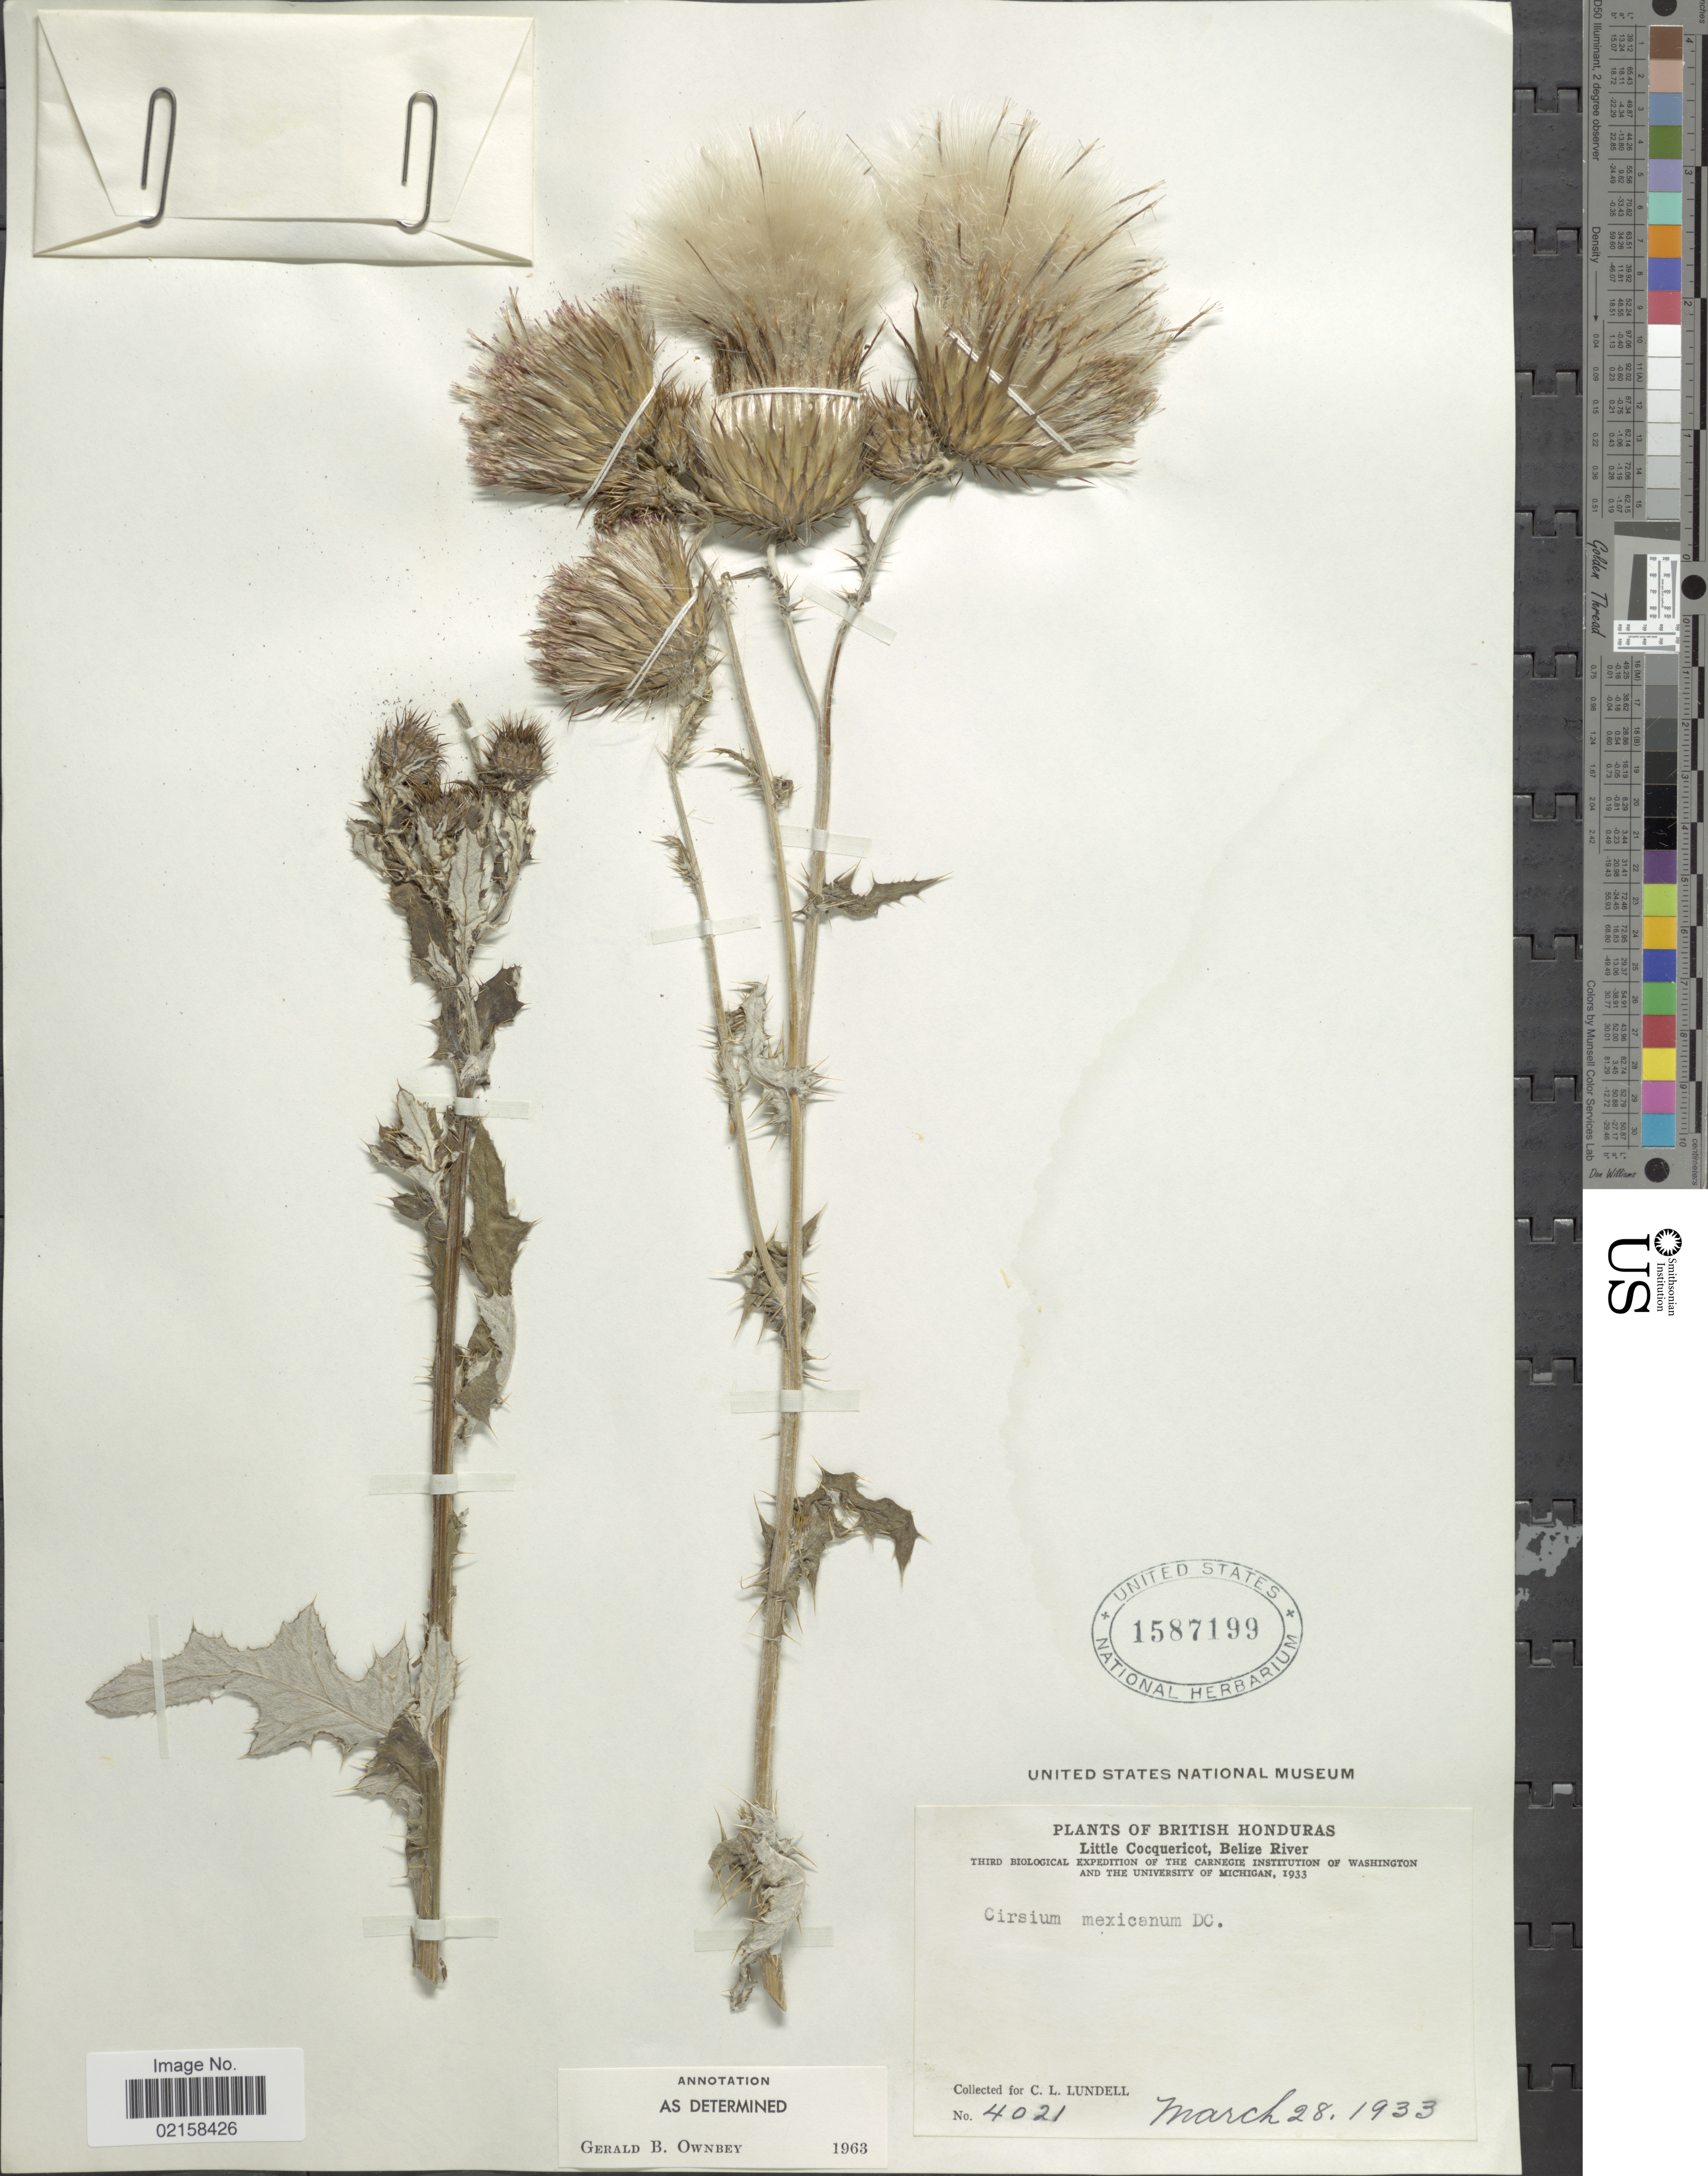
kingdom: Plantae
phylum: Tracheophyta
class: Magnoliopsida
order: Asterales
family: Asteraceae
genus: Cirsium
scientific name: Cirsium mexicanum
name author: DC.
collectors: C. L. Lundell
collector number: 4021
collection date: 1933-03-28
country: Belize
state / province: Belize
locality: British Honduras, Little Cocquericot, Belize River.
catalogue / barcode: US 1587199